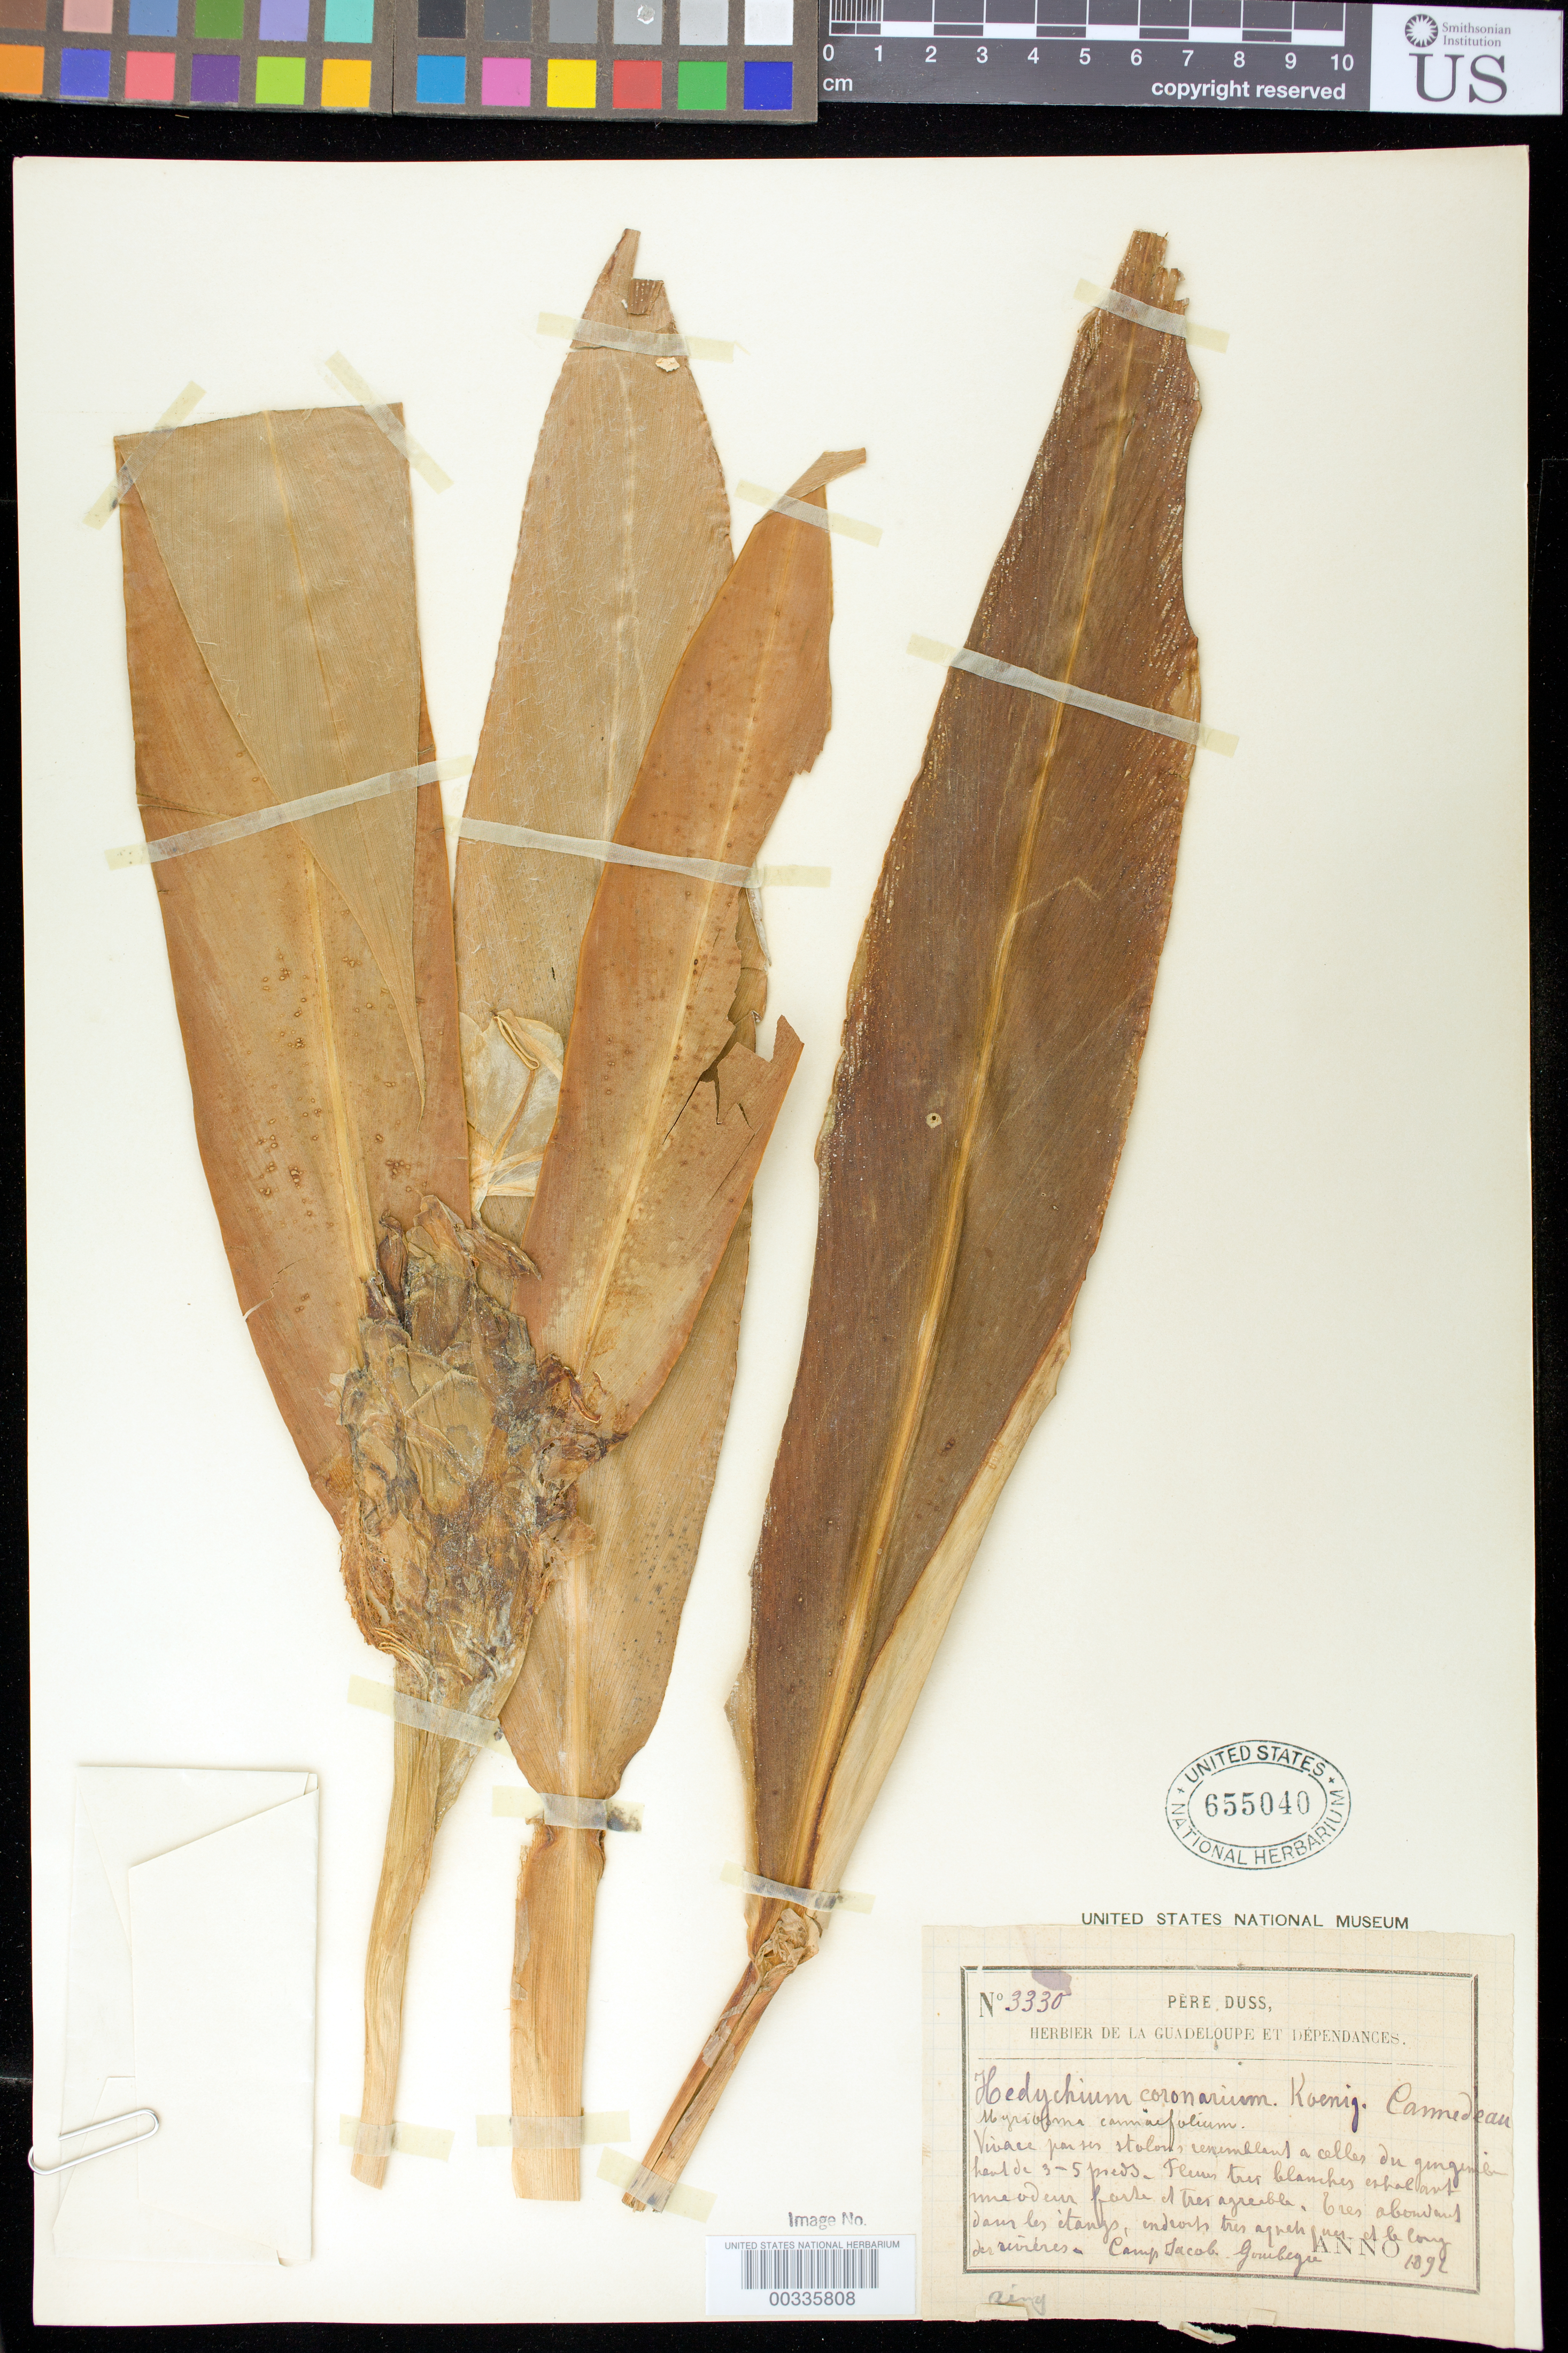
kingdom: Plantae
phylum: Tracheophyta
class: Liliopsida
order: Zingiberales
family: Zingiberaceae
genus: Hedychium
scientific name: Hedychium coronarium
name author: J. Koenig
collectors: Père Duss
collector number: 3330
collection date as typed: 1892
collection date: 1892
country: Guadeloupe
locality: Camp jacob gombegse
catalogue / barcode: US 655040